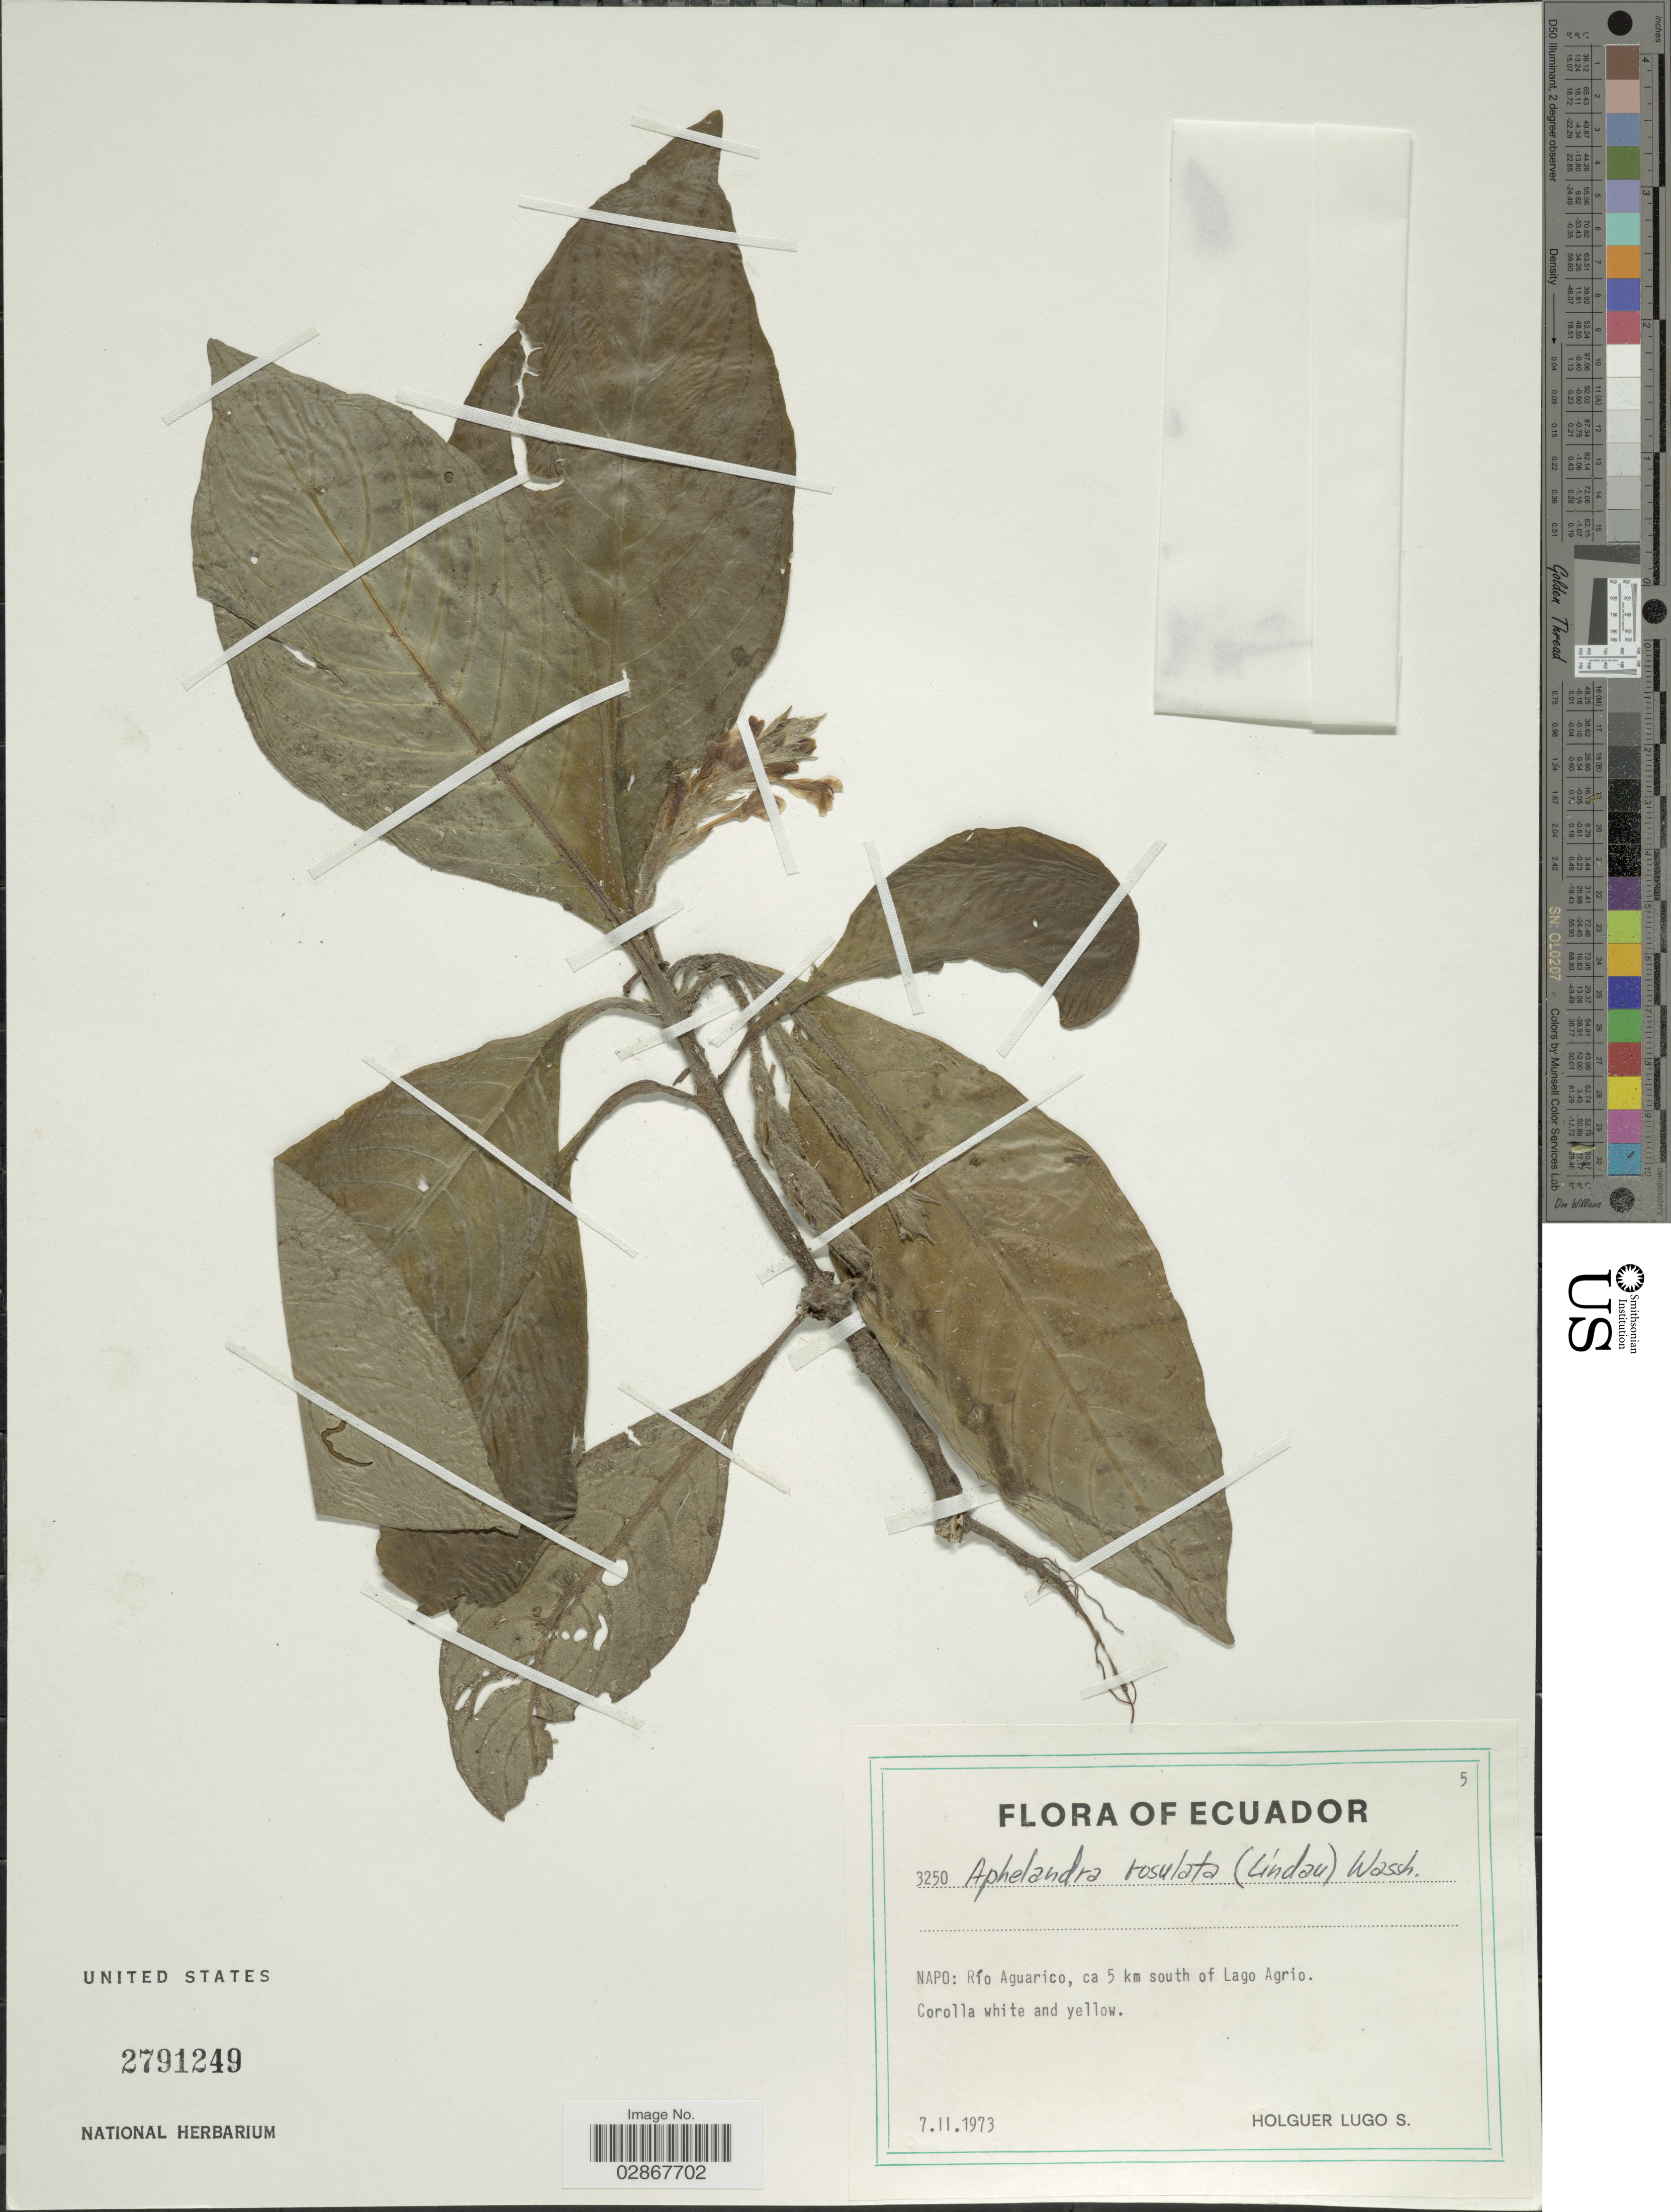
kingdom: Plantae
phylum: Tracheophyta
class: Magnoliopsida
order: Lamiales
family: Acanthaceae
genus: Aphelandra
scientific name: Aphelandra rosulata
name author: (Lindau) Wassh.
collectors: H. Lugo S.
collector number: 3250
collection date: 1973-02-07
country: Ecuador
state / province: Napo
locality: Río Aguarico, ca 5 km south of Lago Agrio.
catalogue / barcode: US 2791249